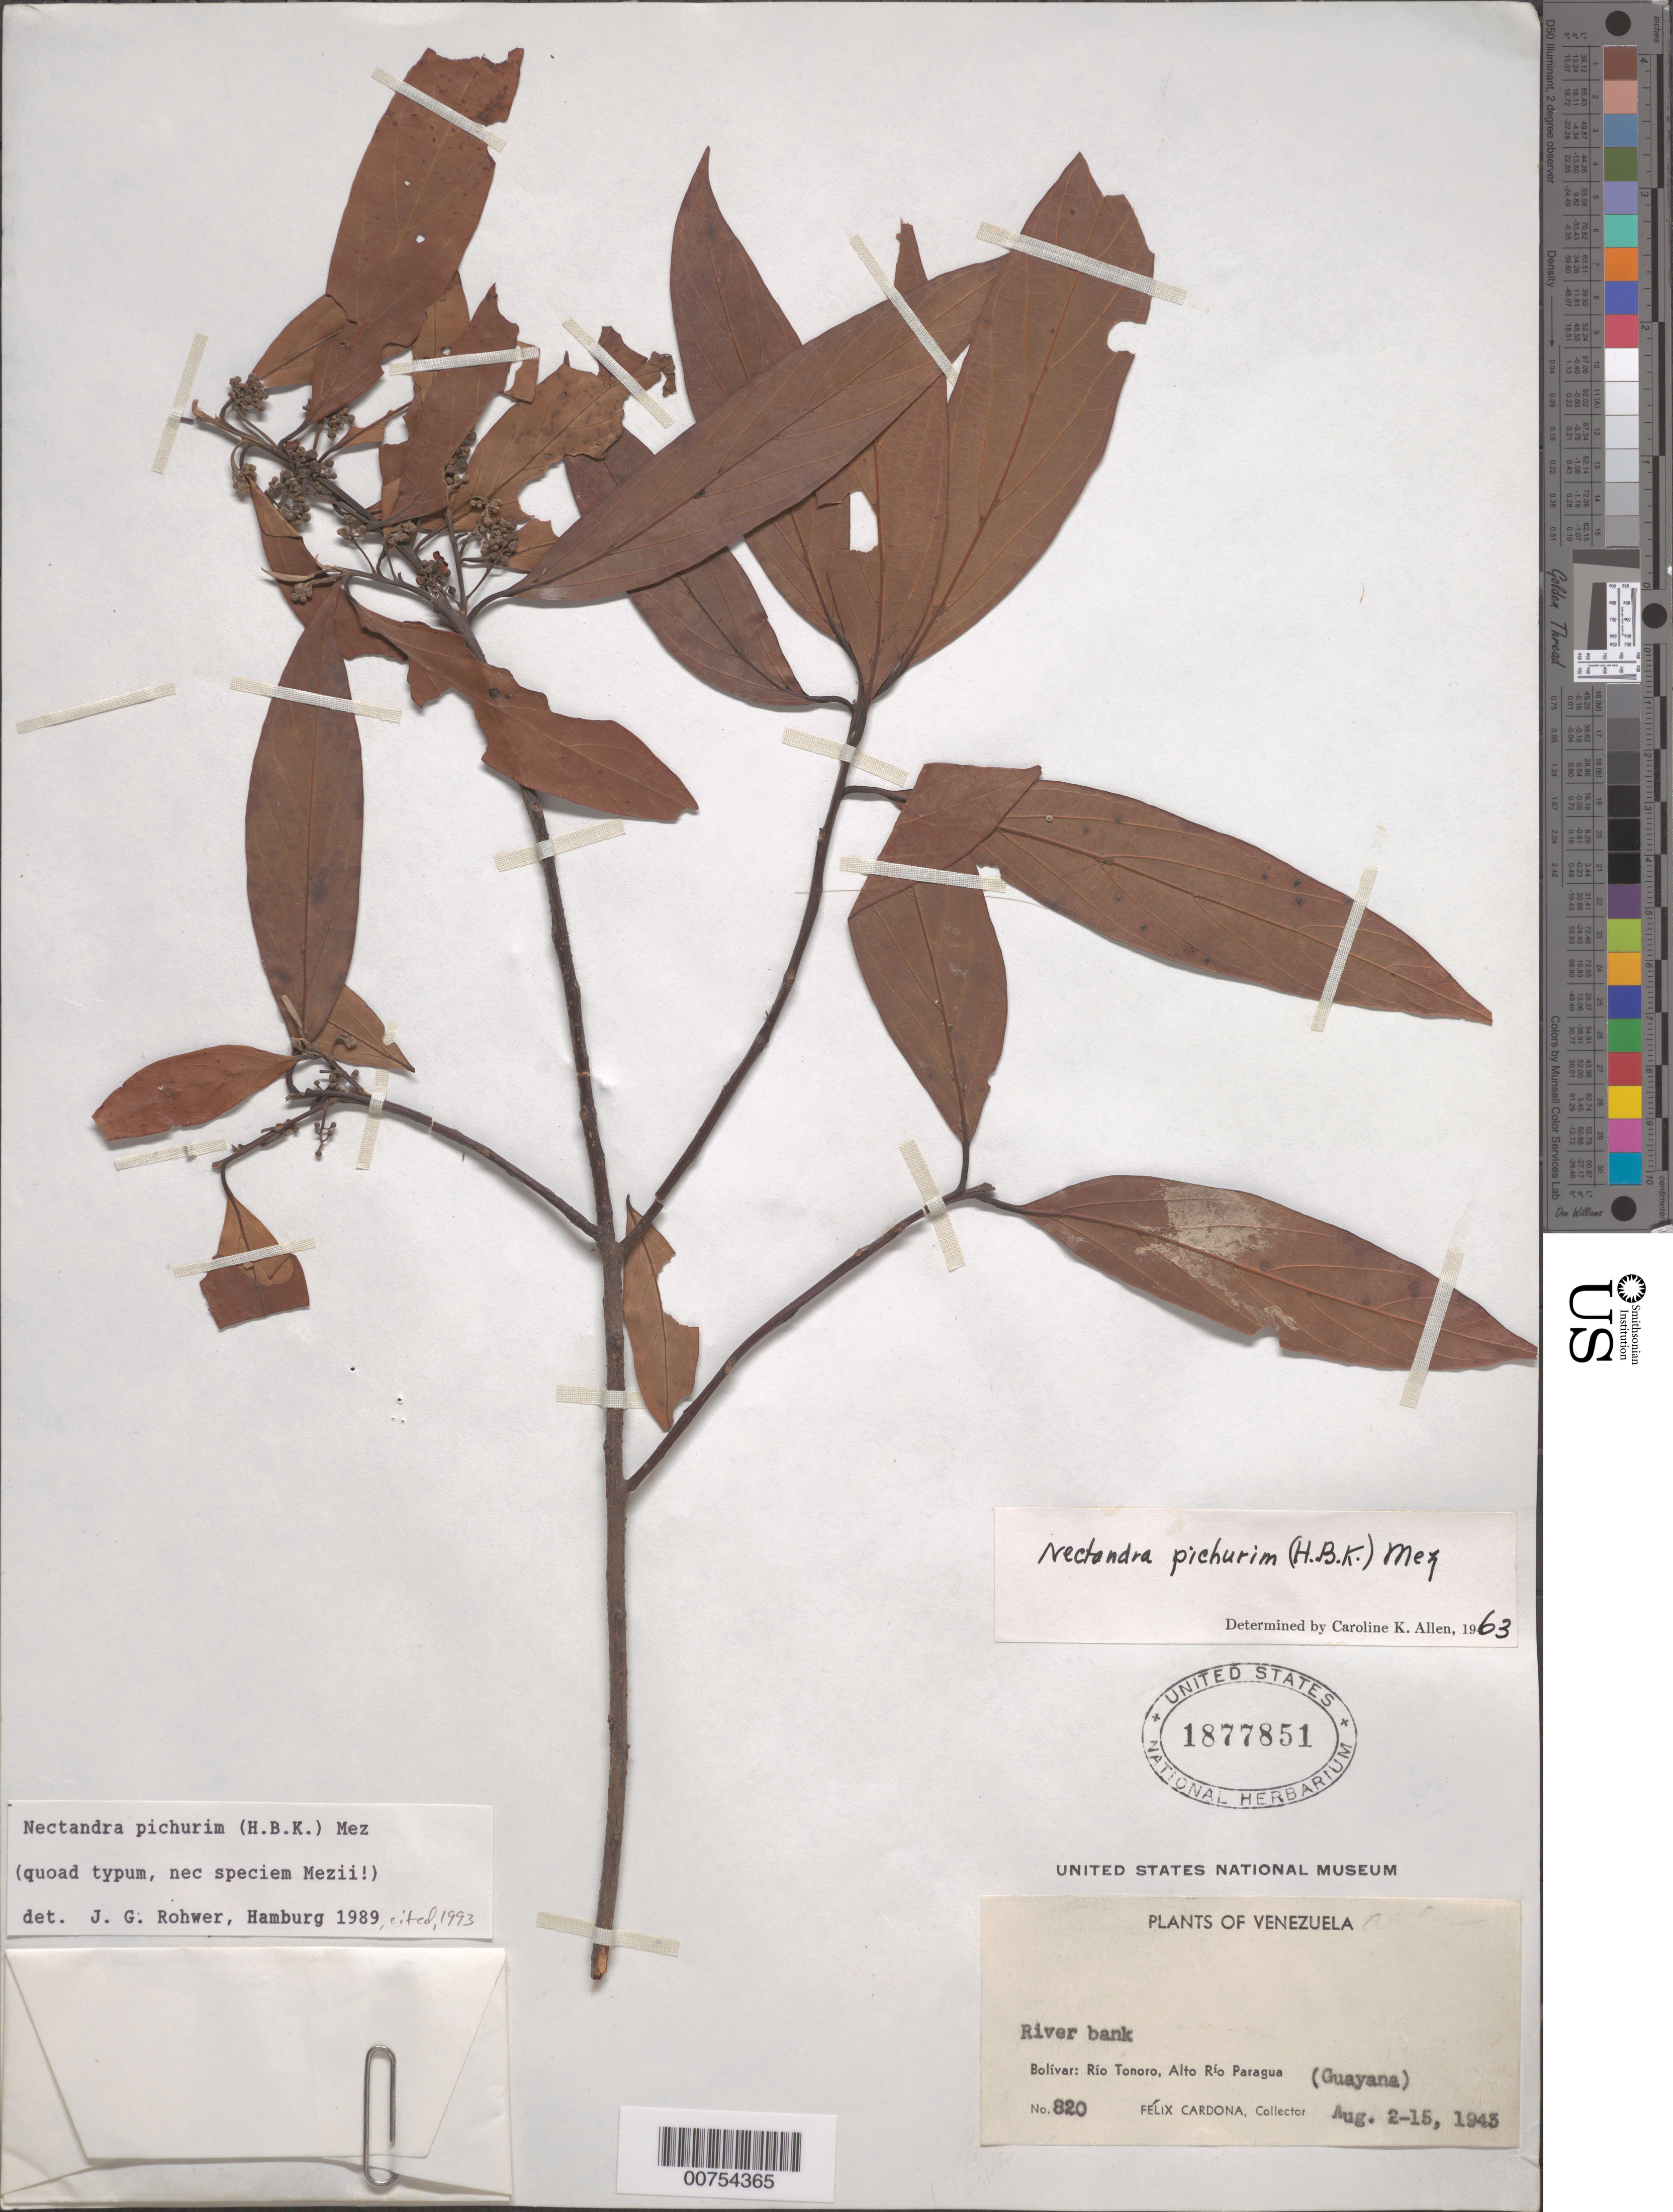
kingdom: Plantae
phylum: Tracheophyta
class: Magnoliopsida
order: Laurales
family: Lauraceae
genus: Nectandra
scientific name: Nectandra pichurim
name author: (Kunth) Mez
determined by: Rohwer, J. G.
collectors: F. Cardona Puig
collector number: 820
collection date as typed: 2-Aug-43 to 15-Aug-43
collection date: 1943-08-02/1943-08-15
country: Venezuela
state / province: Bolívar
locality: Alto Río Paragua, Río Tonoro (Guayana)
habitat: Riverbank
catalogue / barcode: US 1877851